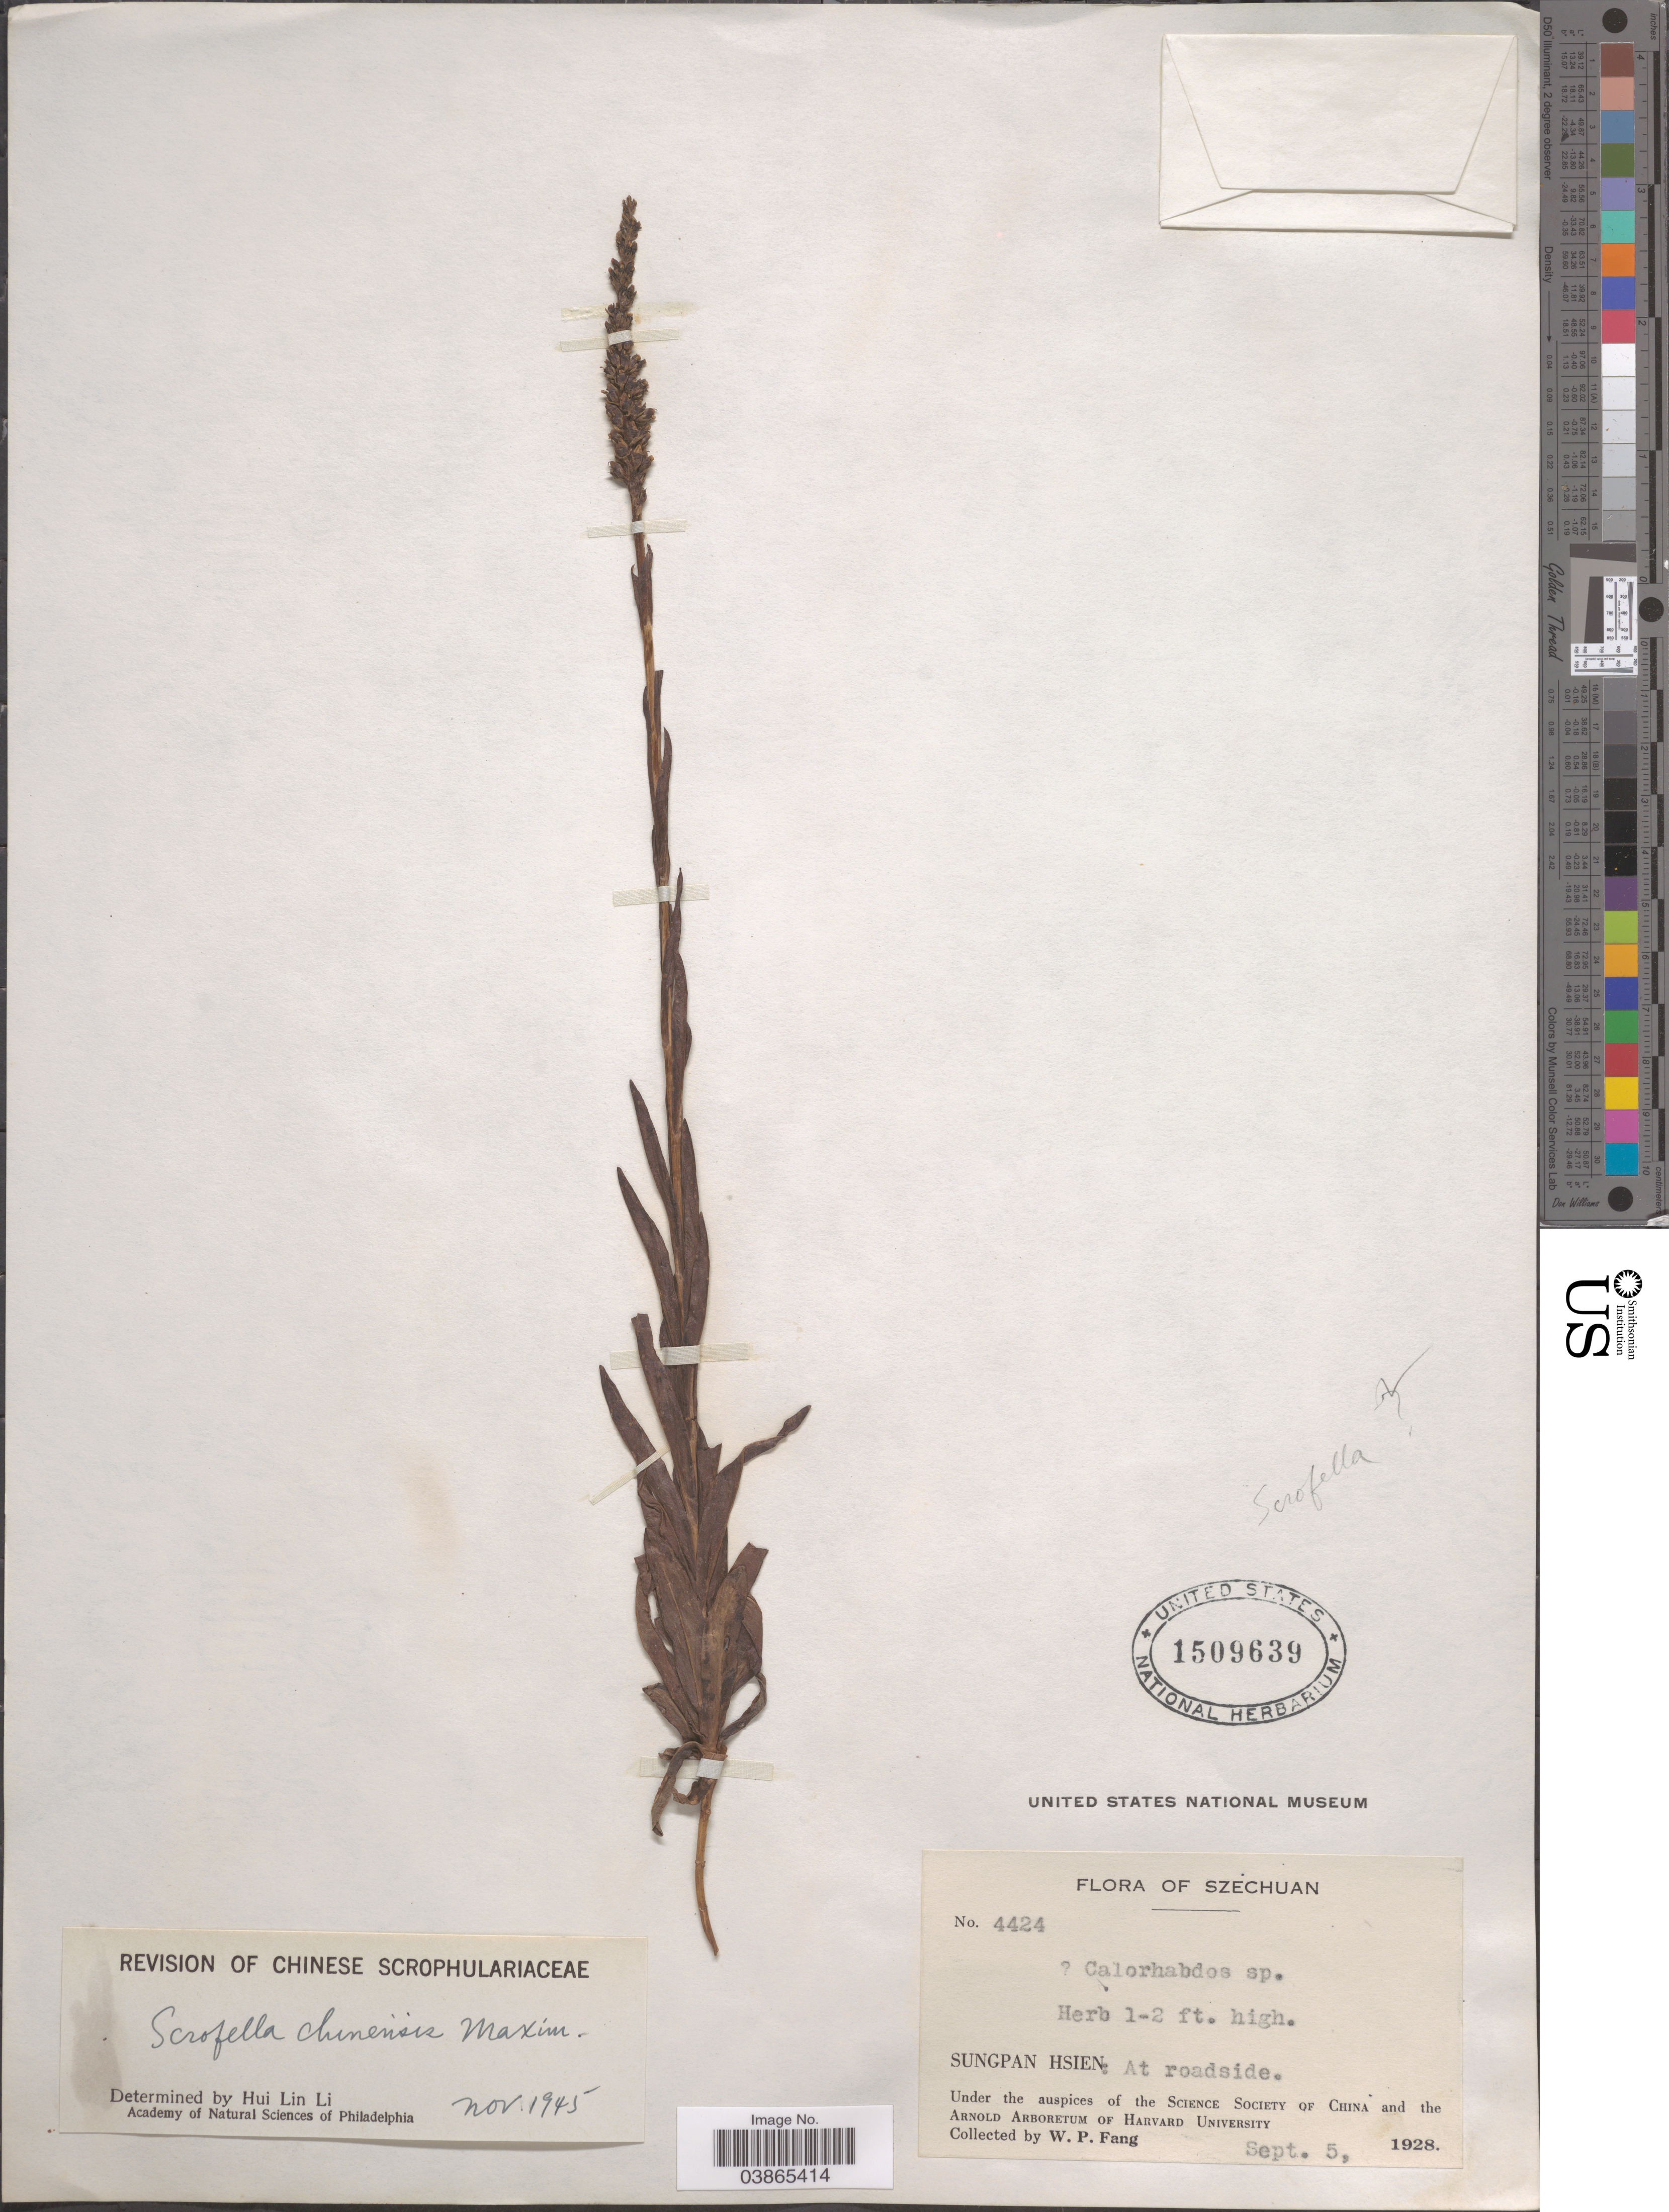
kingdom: Plantae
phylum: Tracheophyta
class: Magnoliopsida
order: Lamiales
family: Plantaginaceae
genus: Scrofella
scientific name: Scrofella chinensis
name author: Maxim.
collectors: W. P. Fang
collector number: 4424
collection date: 1928-09-05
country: China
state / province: Sichuan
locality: Szechuan. Sungpan Hsien: At roadside.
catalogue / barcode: US 1509639